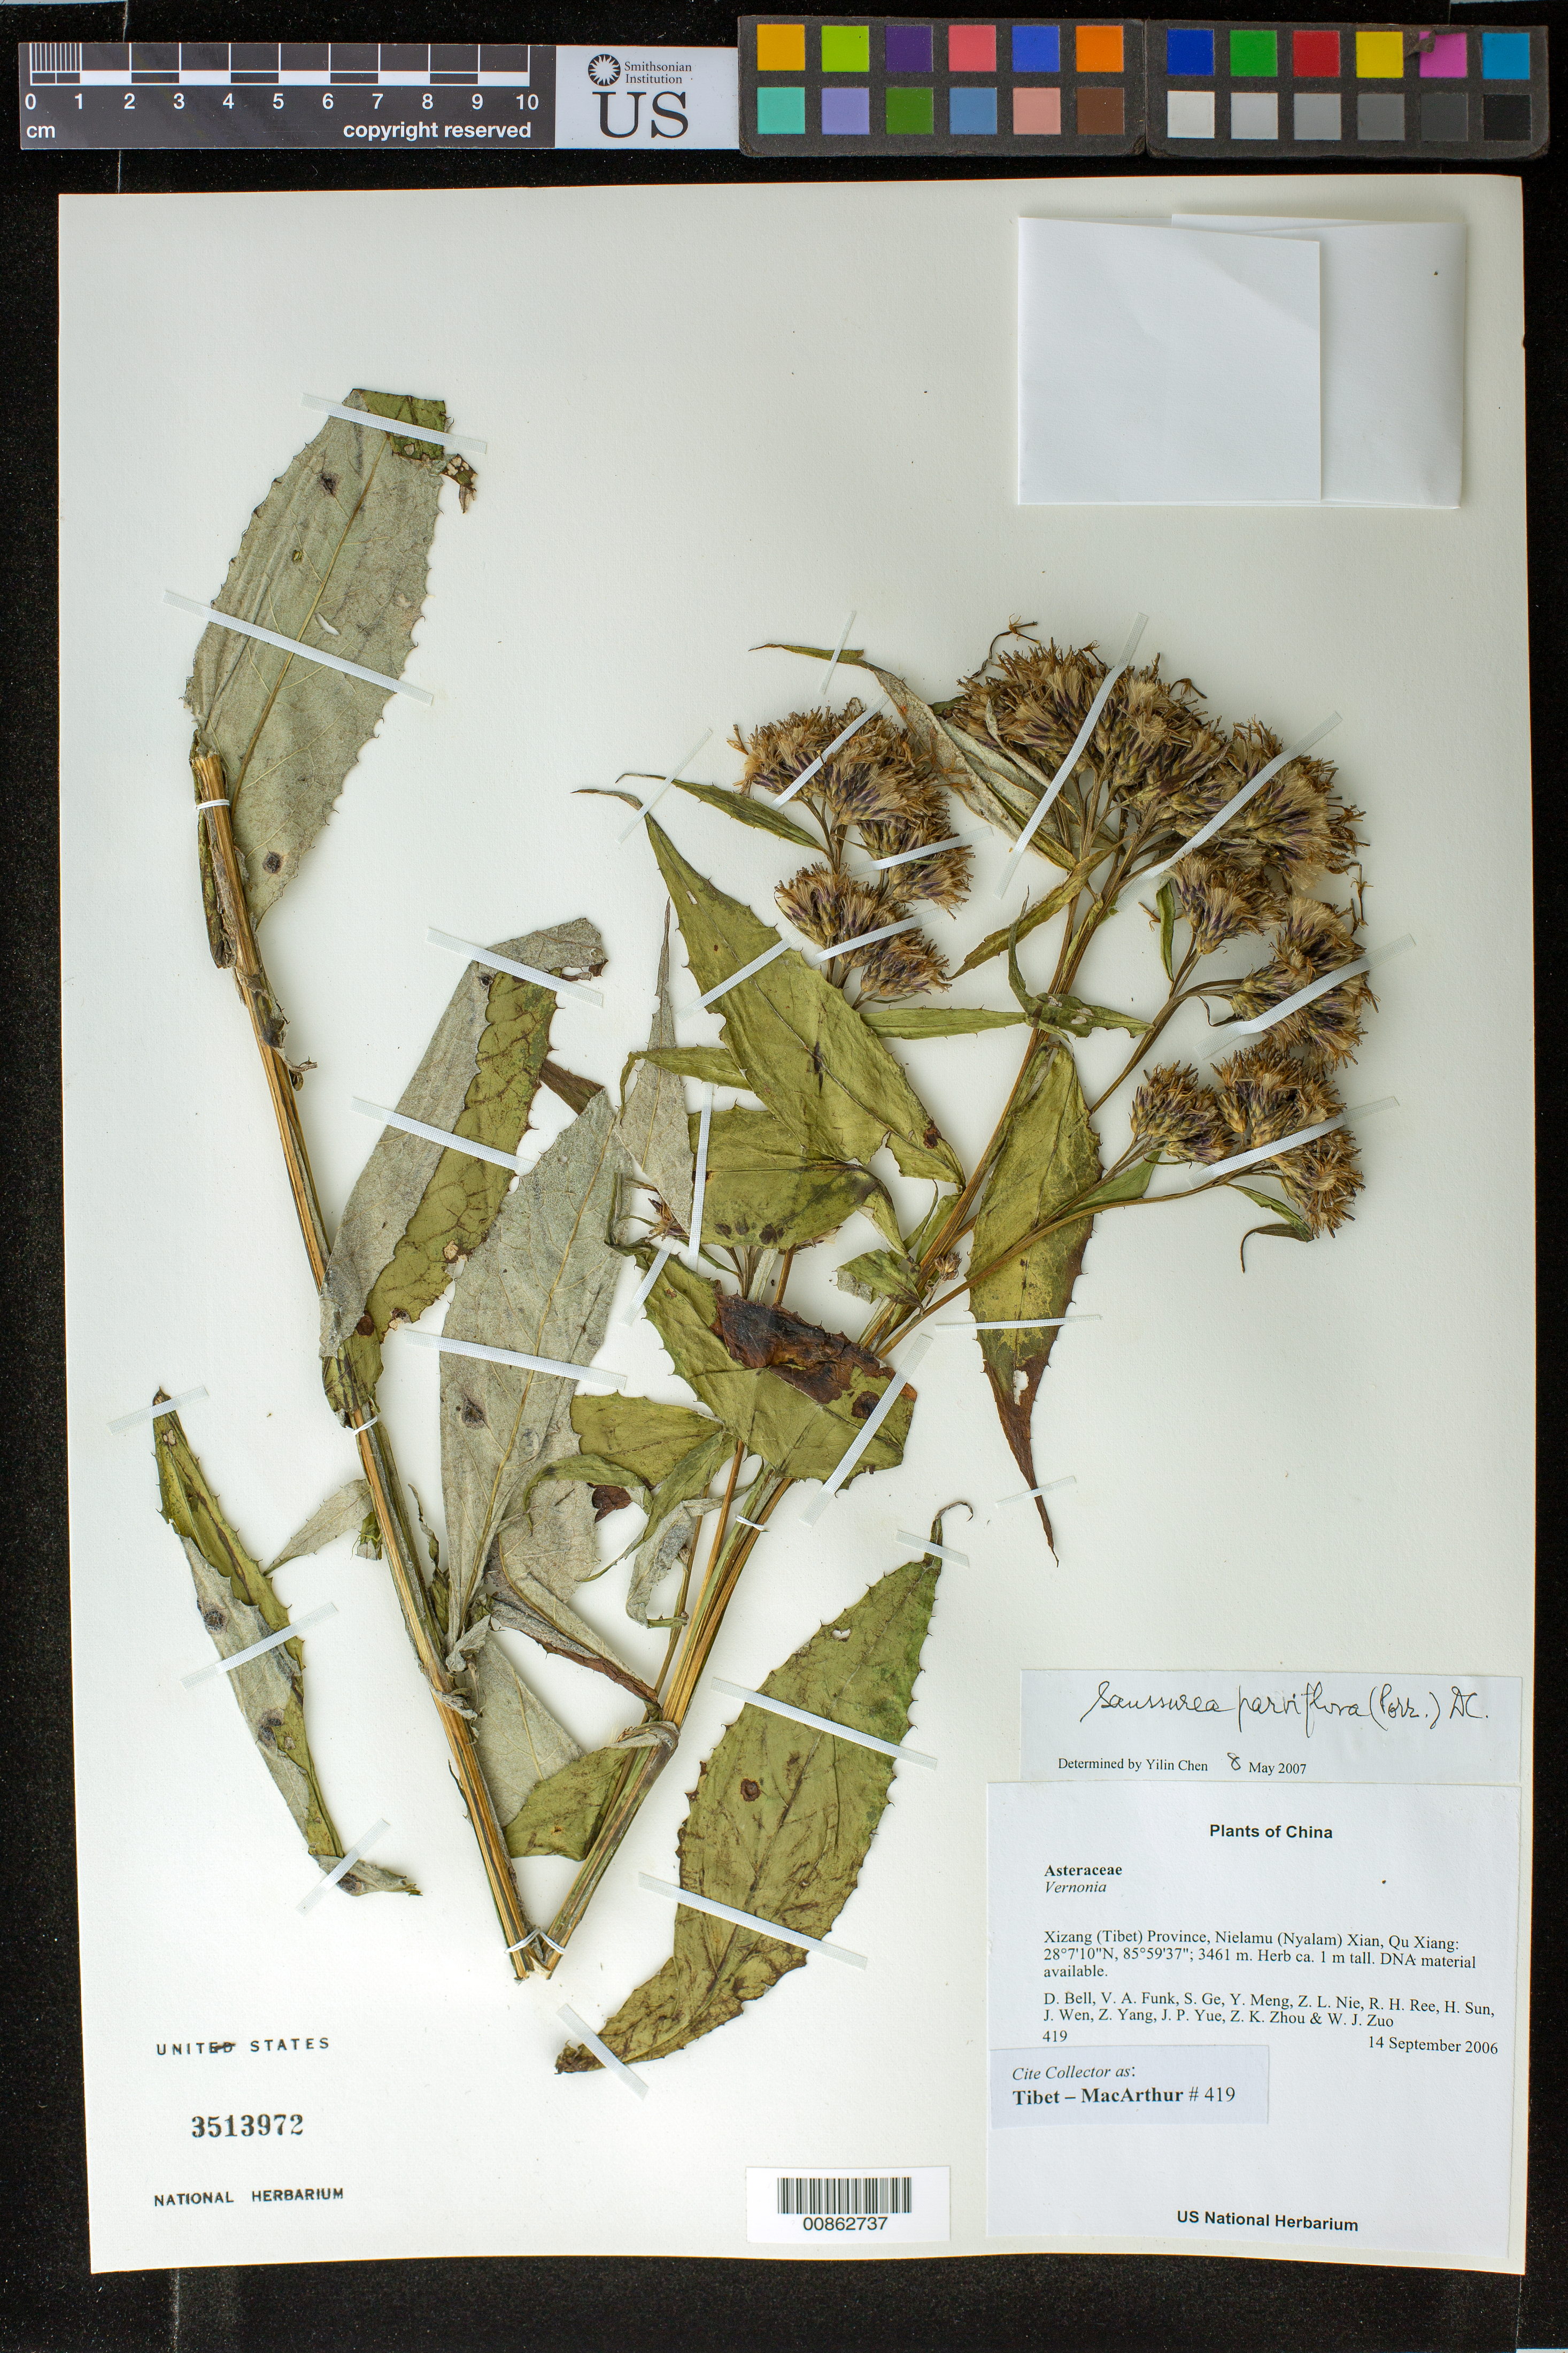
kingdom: Plantae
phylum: Tracheophyta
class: Magnoliopsida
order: Asterales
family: Asteraceae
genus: Saussurea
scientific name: Saussurea parviflora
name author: (Poir.) DC.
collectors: Tibet-MacArthur, D. A. Bell, V. Funk, S. Ge, Y. Meng, Z. Nie, R. Ree, H. Sun, J. Wen, Z. Yang, J. Yue, Z. Zhou & W. Zuo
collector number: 419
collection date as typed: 14 Sep 2006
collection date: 2006-09-14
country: China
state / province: Xizang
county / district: Nielamu (Nyalam) Xian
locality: Qu Xiang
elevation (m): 3461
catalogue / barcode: US 3513972